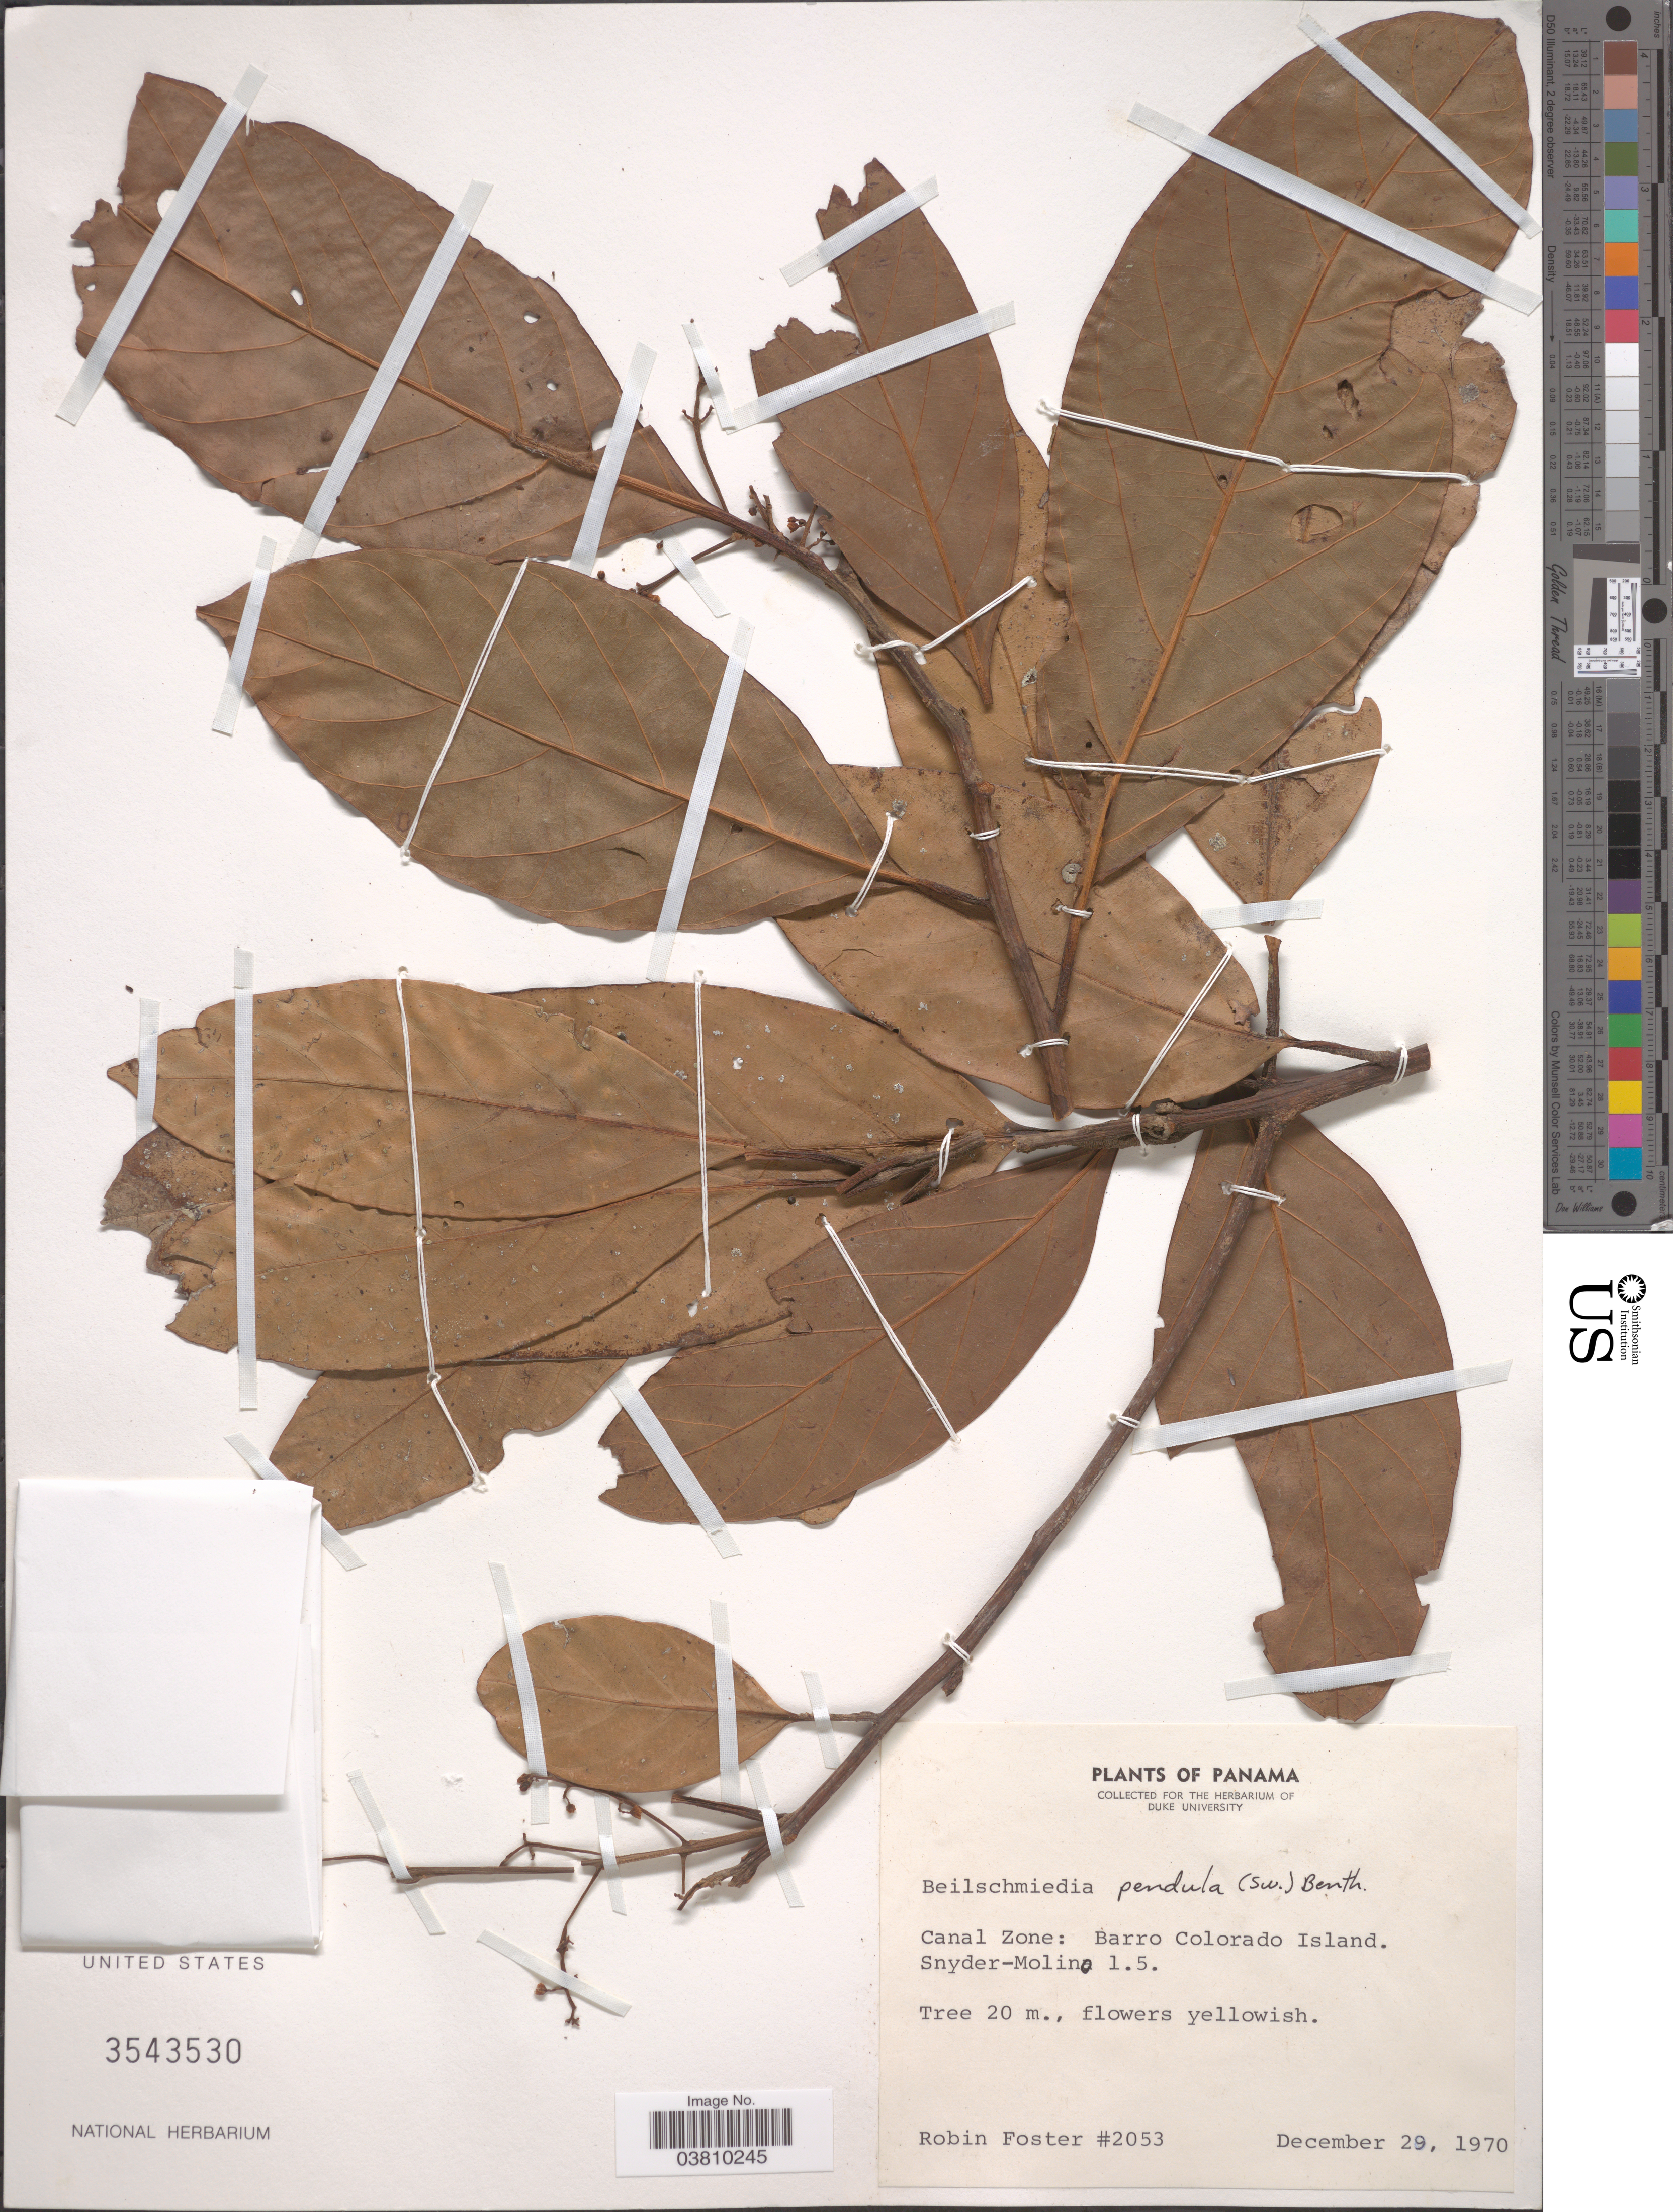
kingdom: Plantae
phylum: Tracheophyta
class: Magnoliopsida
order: Laurales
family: Lauraceae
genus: Beilschmiedia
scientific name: Beilschmiedia pendula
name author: (Sw.) Hemsl.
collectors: R. B. Foster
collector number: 2053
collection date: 1970-12-29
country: Panama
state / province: Panamá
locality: Canal Zone: Barro Colorado Island. Snyder-Molino 1.5.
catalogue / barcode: US 3543530